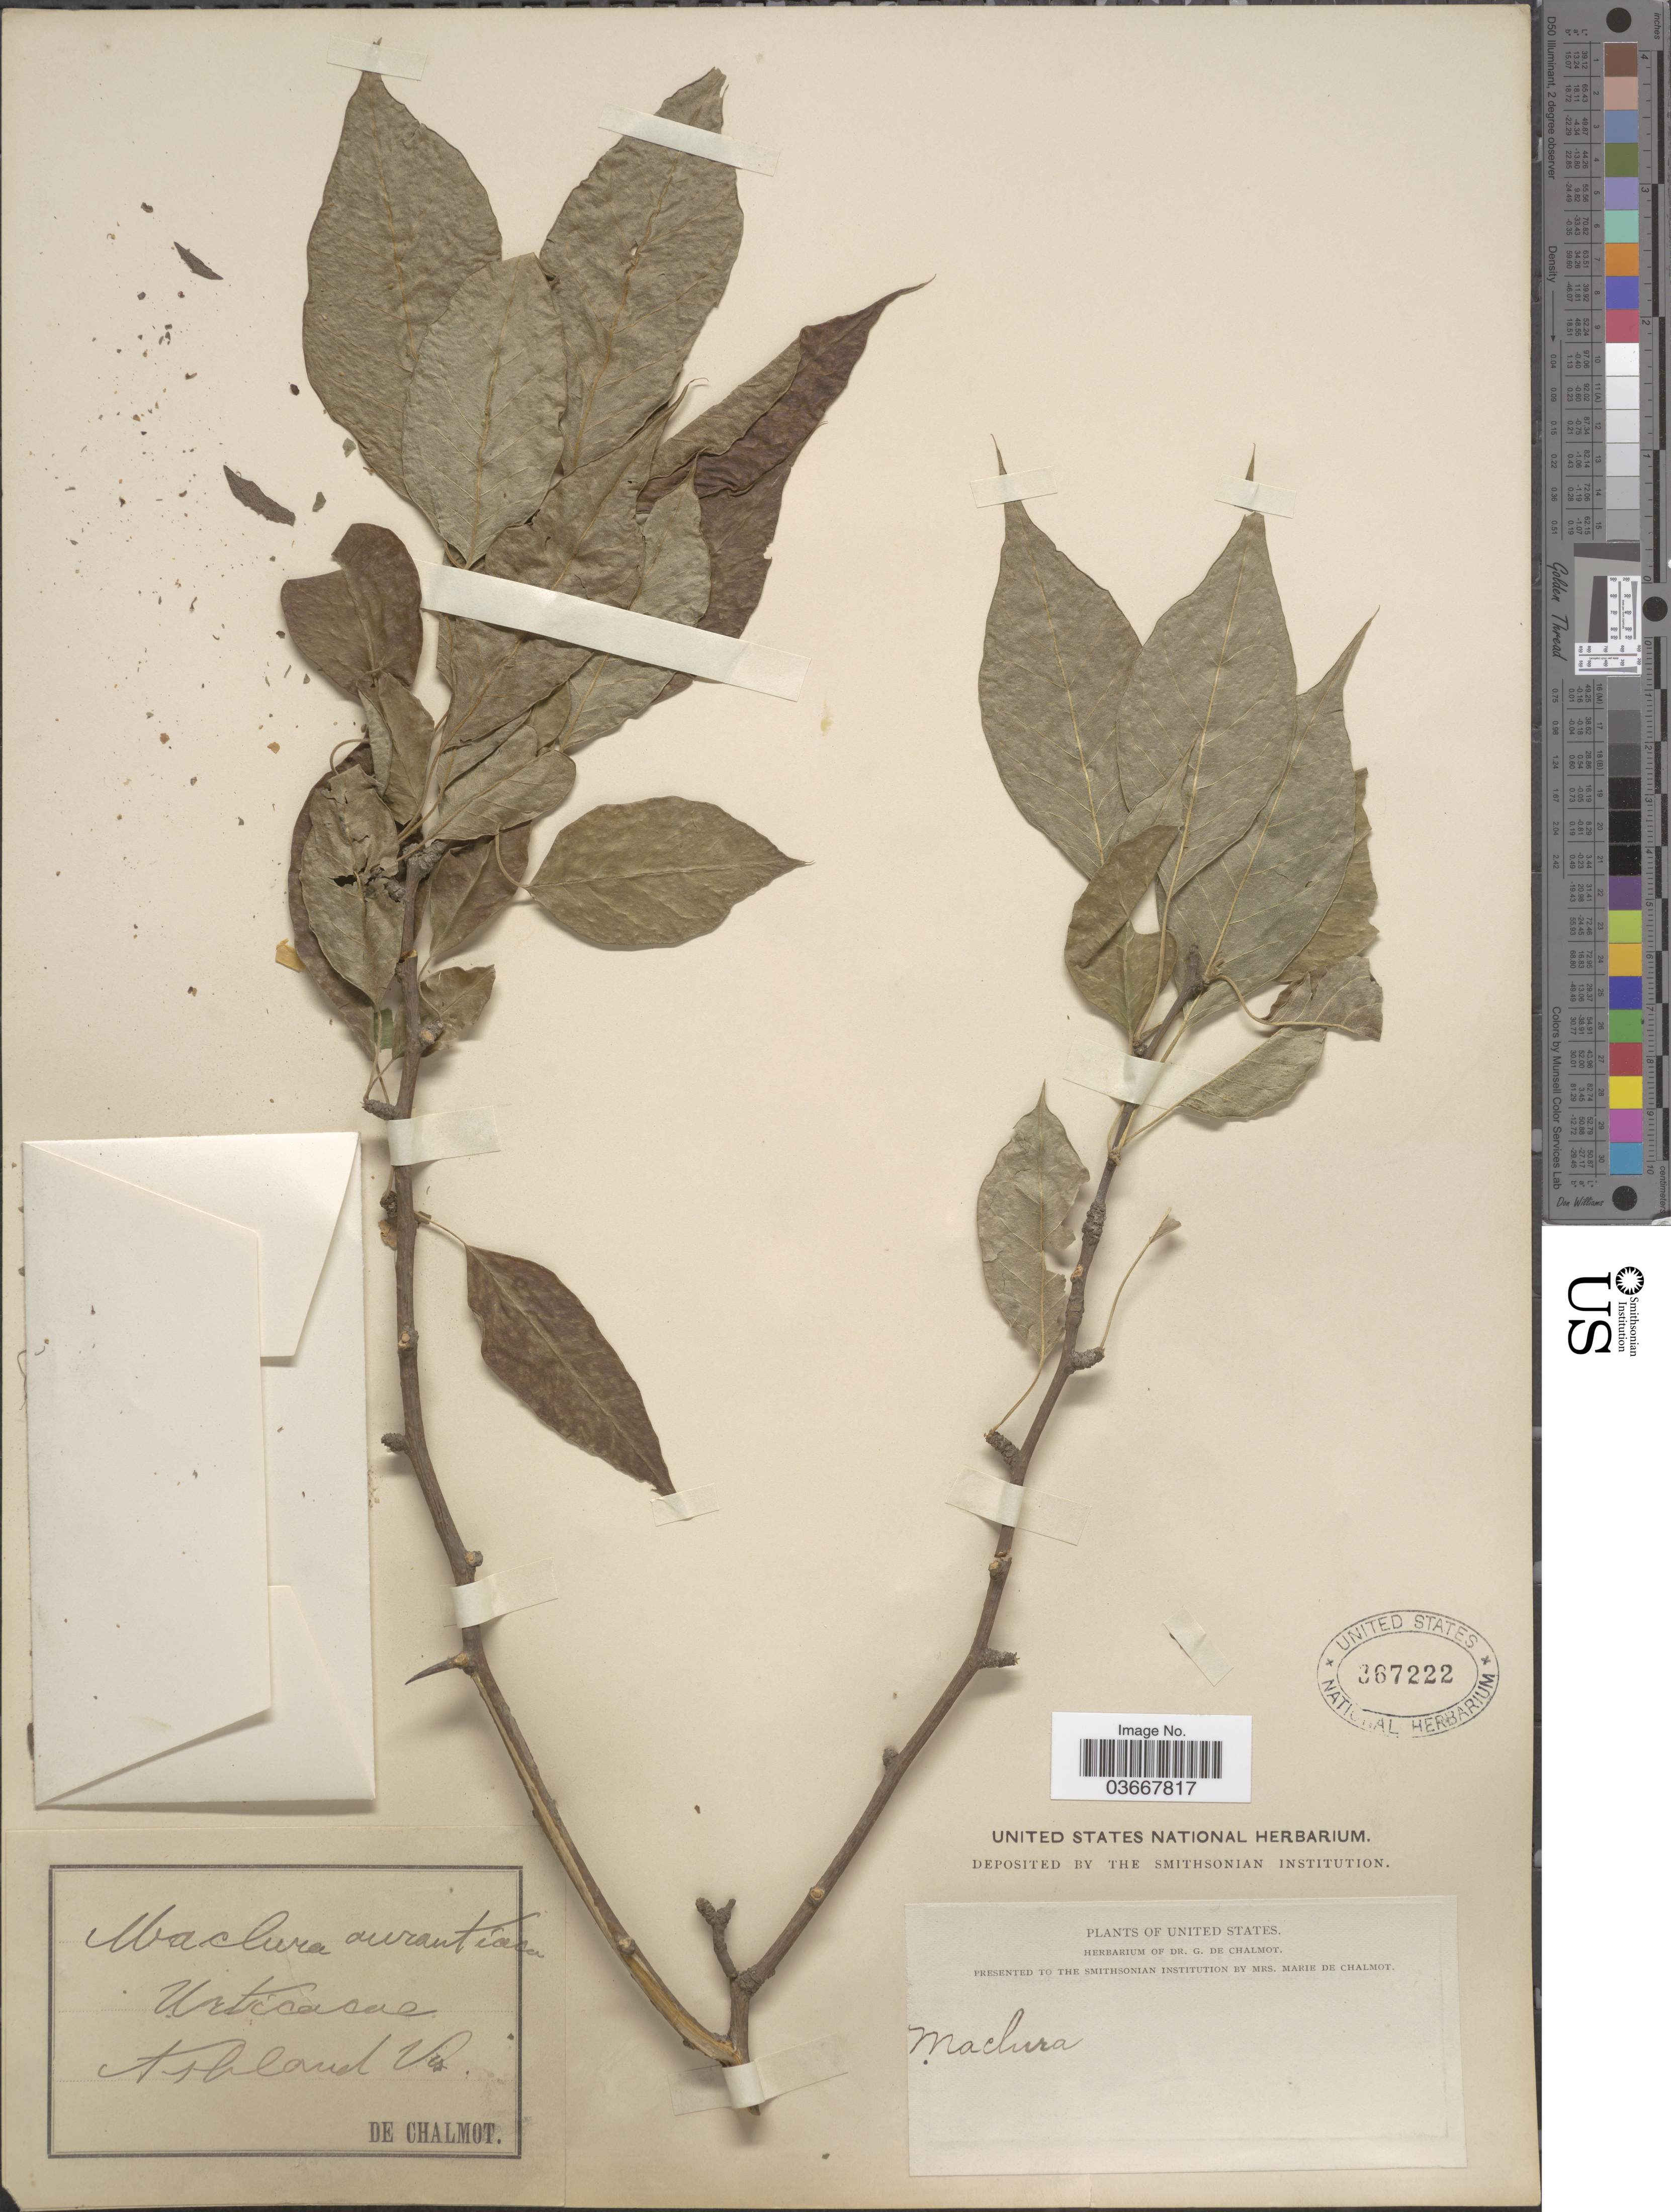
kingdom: Plantae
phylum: Tracheophyta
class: Magnoliopsida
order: Rosales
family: Moraceae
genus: Maclura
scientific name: Maclura pomifera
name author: (Raf.) C.K. Schneid.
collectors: G. de Chalmot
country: United States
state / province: Virginia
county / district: Hanover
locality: Ashland.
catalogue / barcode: US 367222